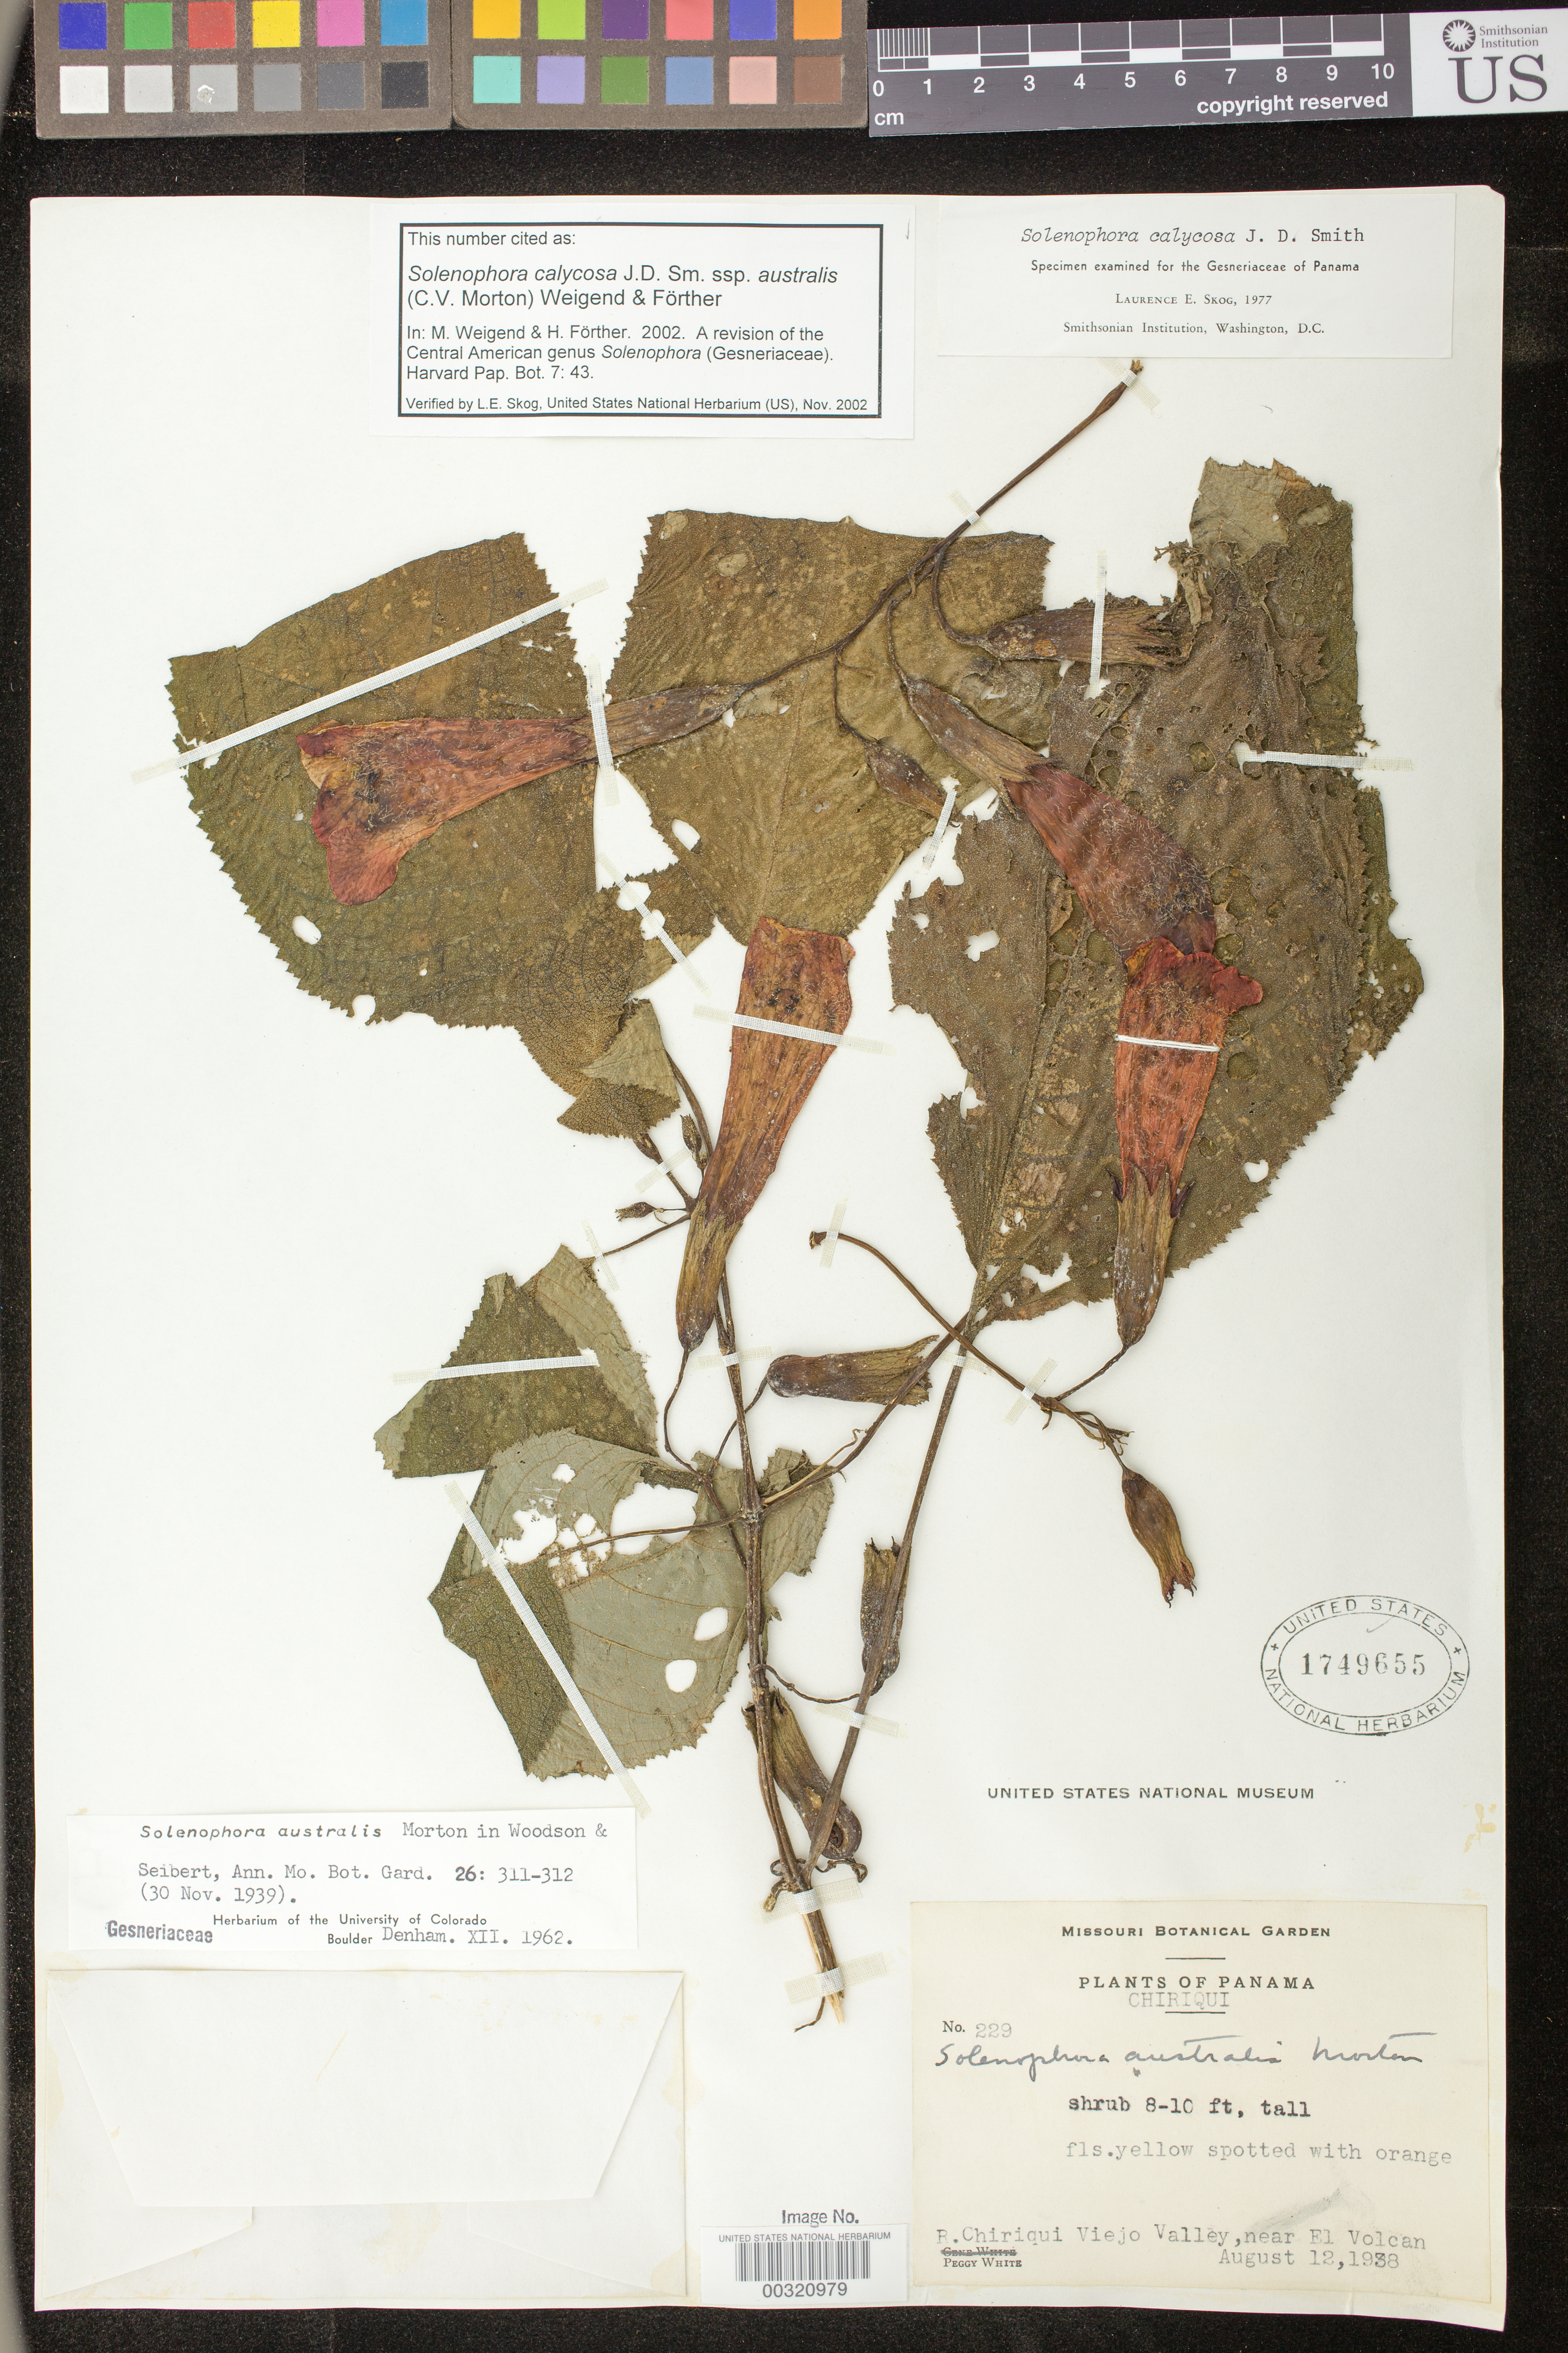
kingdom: Plantae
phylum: Tracheophyta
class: Magnoliopsida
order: Lamiales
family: Gesneriaceae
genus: Solenophora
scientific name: Solenophora calycosa subsp. australis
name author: (C.V. Morton) Weigend & Förther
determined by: Weigend; Förther, Harald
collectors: P. White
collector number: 229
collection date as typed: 12 Aug 1938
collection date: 1938-08-12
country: Panama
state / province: Chiriquí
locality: R. Chiriqui Viejo Valley, near El Volcan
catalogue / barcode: US 1749655